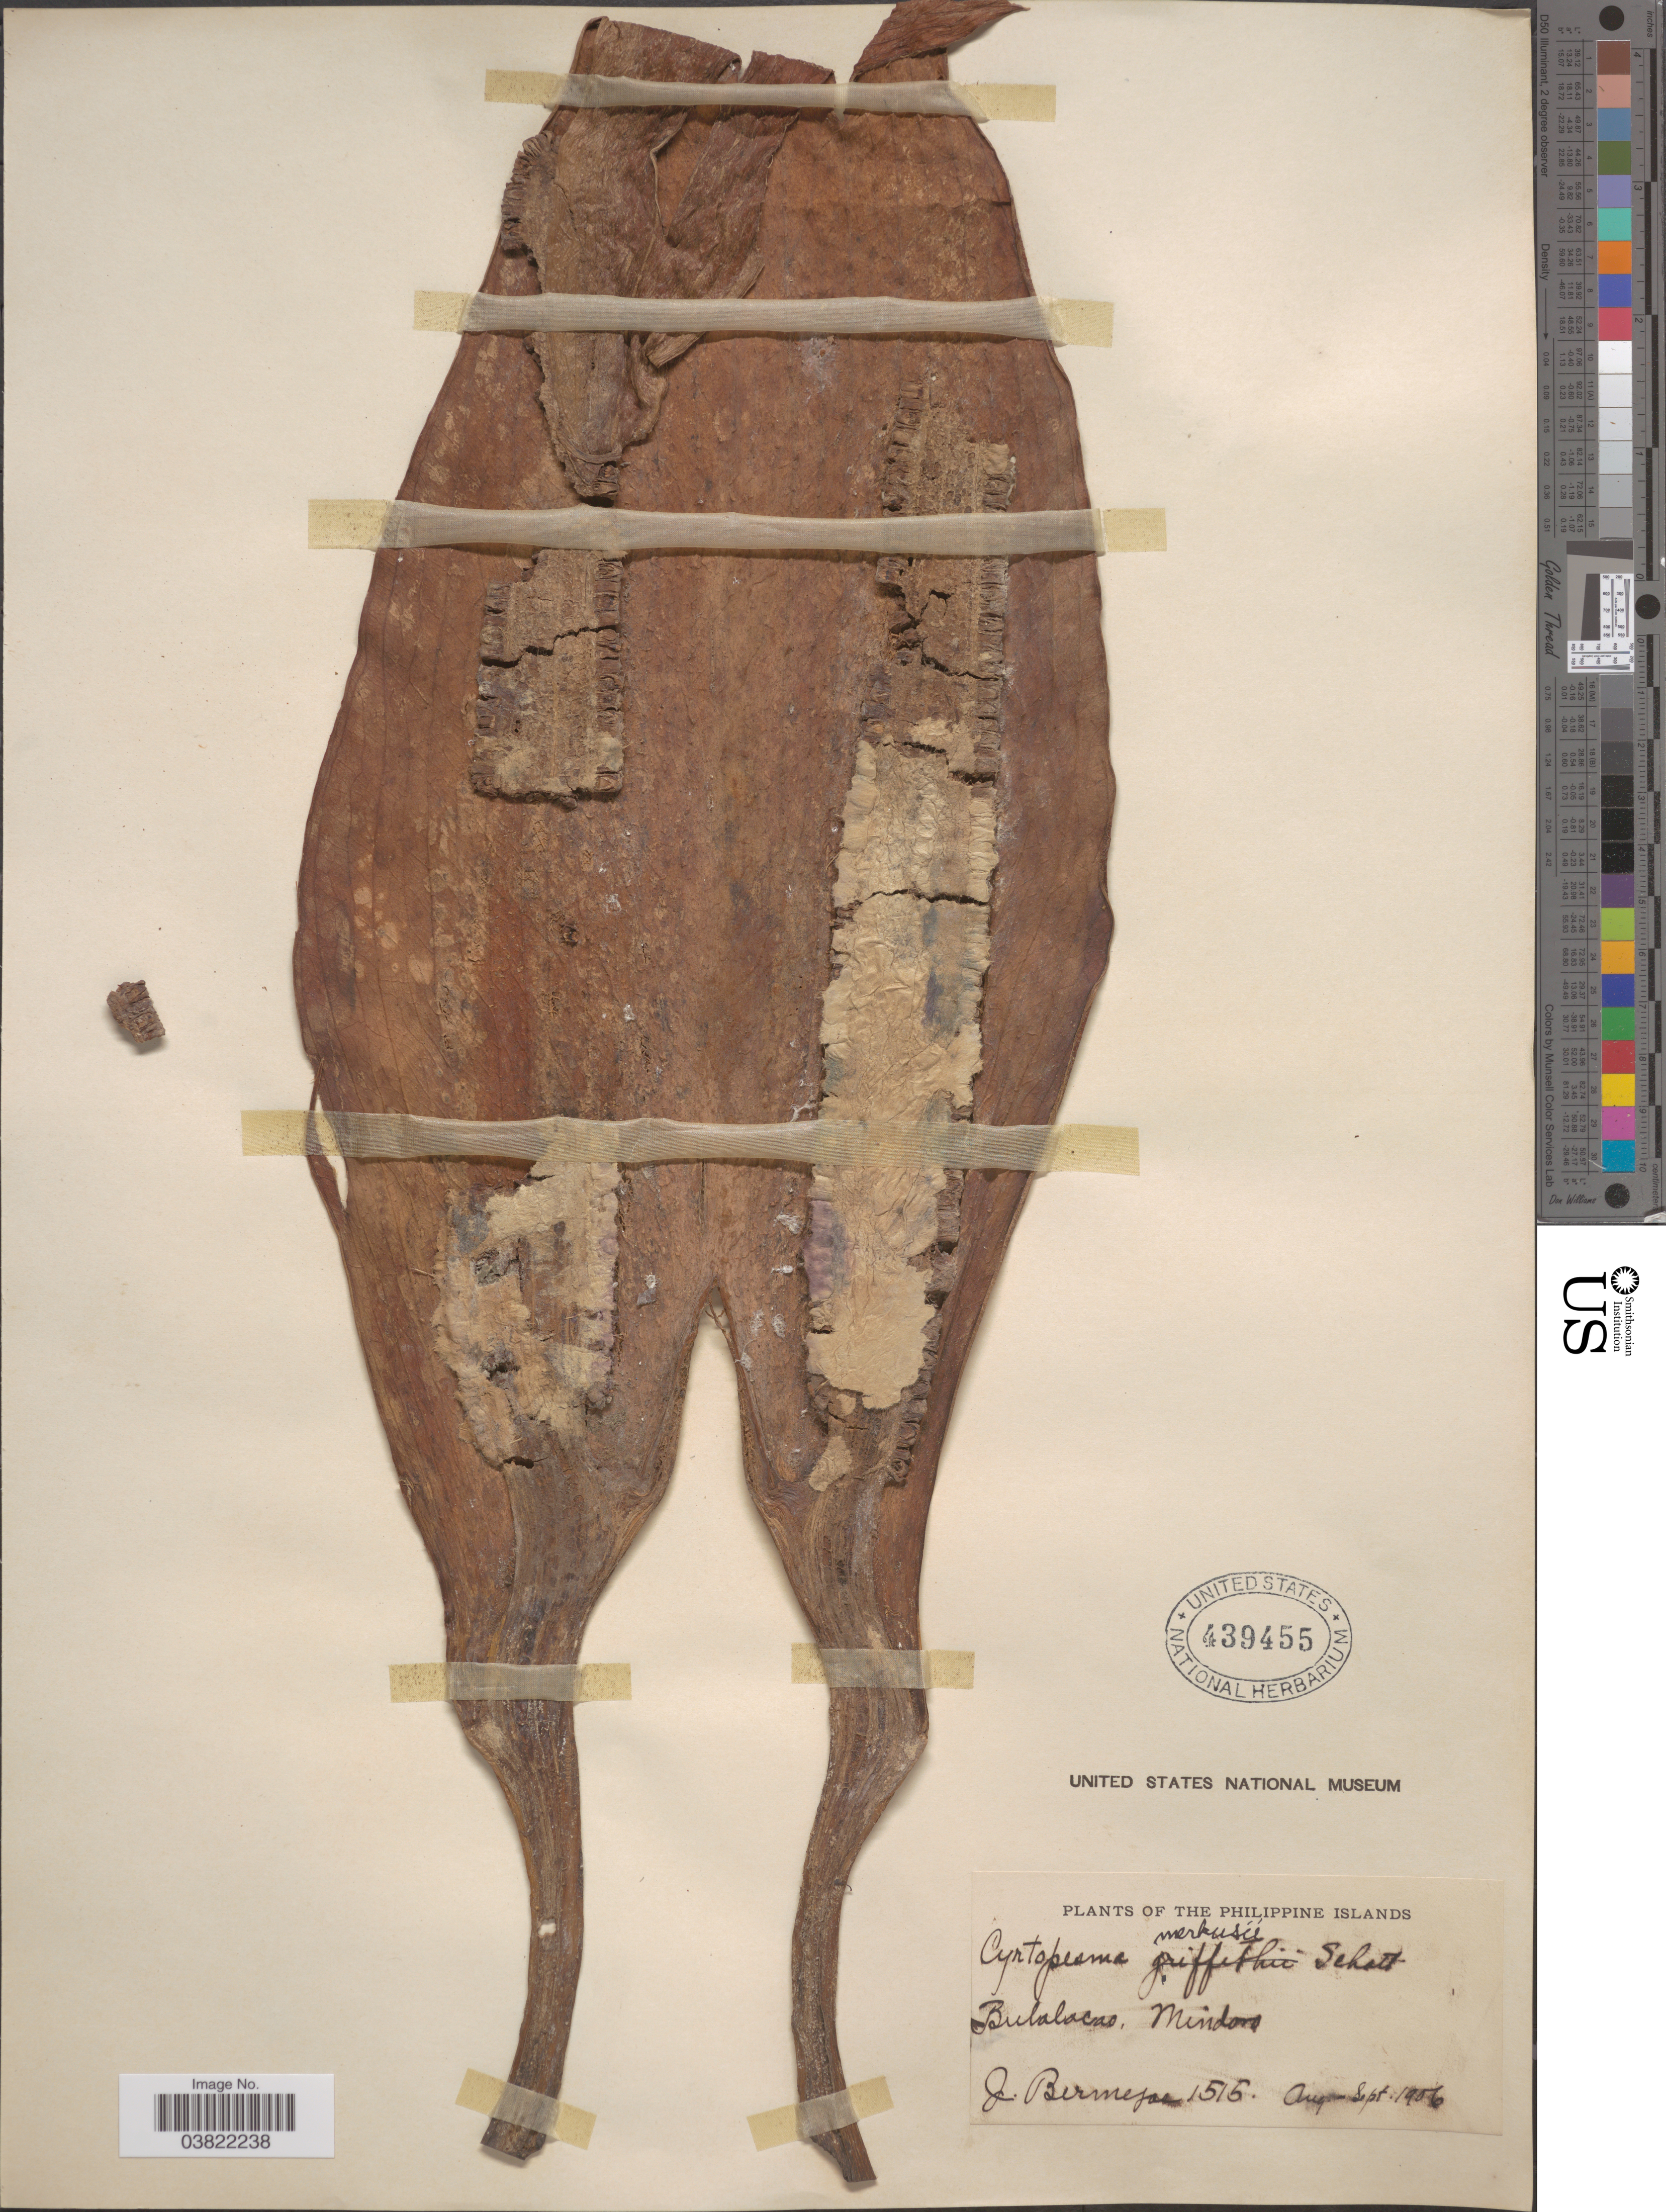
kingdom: Plantae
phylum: Tracheophyta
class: Liliopsida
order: Alismatales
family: Araceae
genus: Cyrtosperma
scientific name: Cyrtosperma merkusii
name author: (Hassk.) Schott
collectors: J. Bermejos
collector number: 1515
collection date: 1906-08/1906-09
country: Philippines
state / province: Mimaropa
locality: Bulalacao, Mindoro.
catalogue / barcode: US 439455